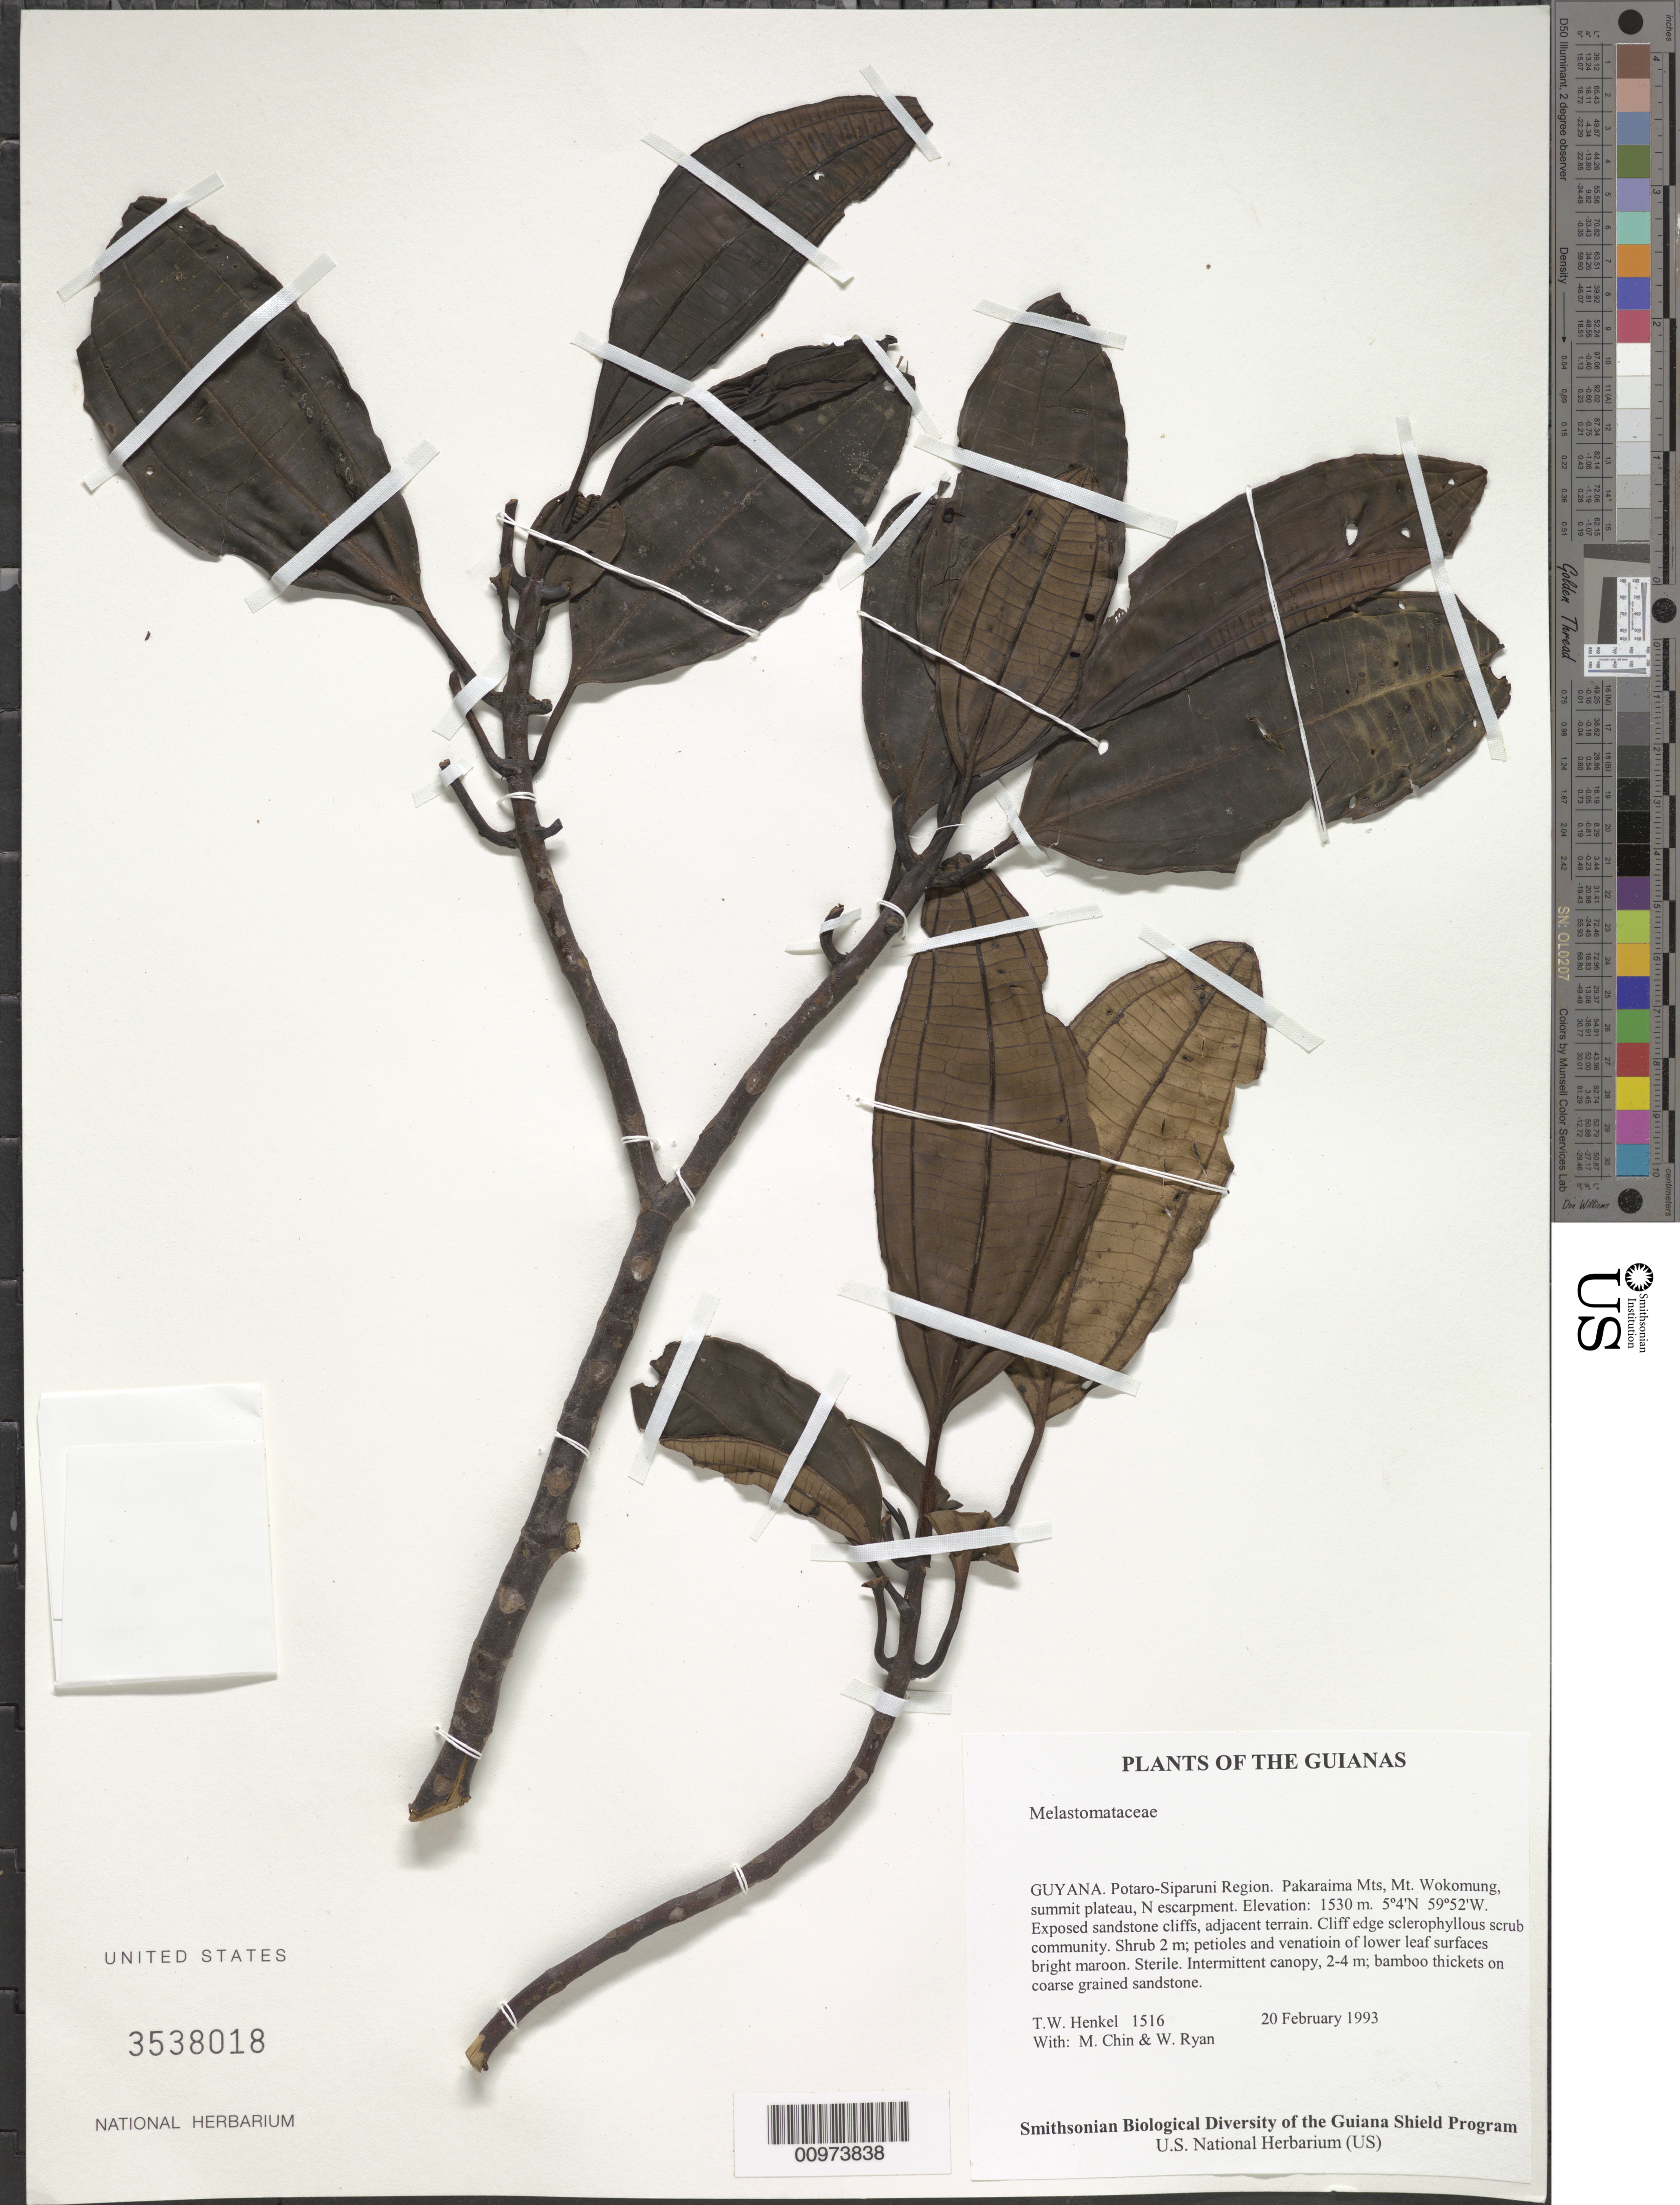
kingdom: Plantae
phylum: Tracheophyta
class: Magnoliopsida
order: Myrtales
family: Melastomataceae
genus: Miconia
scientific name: Miconia sp.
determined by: Michelangeli, F. A.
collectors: T. Henkel, M. Chin & W. Ryan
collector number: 1516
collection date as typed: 20 February 1993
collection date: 1993-02-20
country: Guyana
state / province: Potaro-Siparuni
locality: Pakaraima Mts, Mt. Wokomung, summit plateau, N escarpment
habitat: Exposed sandstone cliffs, adjacent terrain. Cliff edge sclerophyllous scrub community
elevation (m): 1530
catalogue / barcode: US 3538018